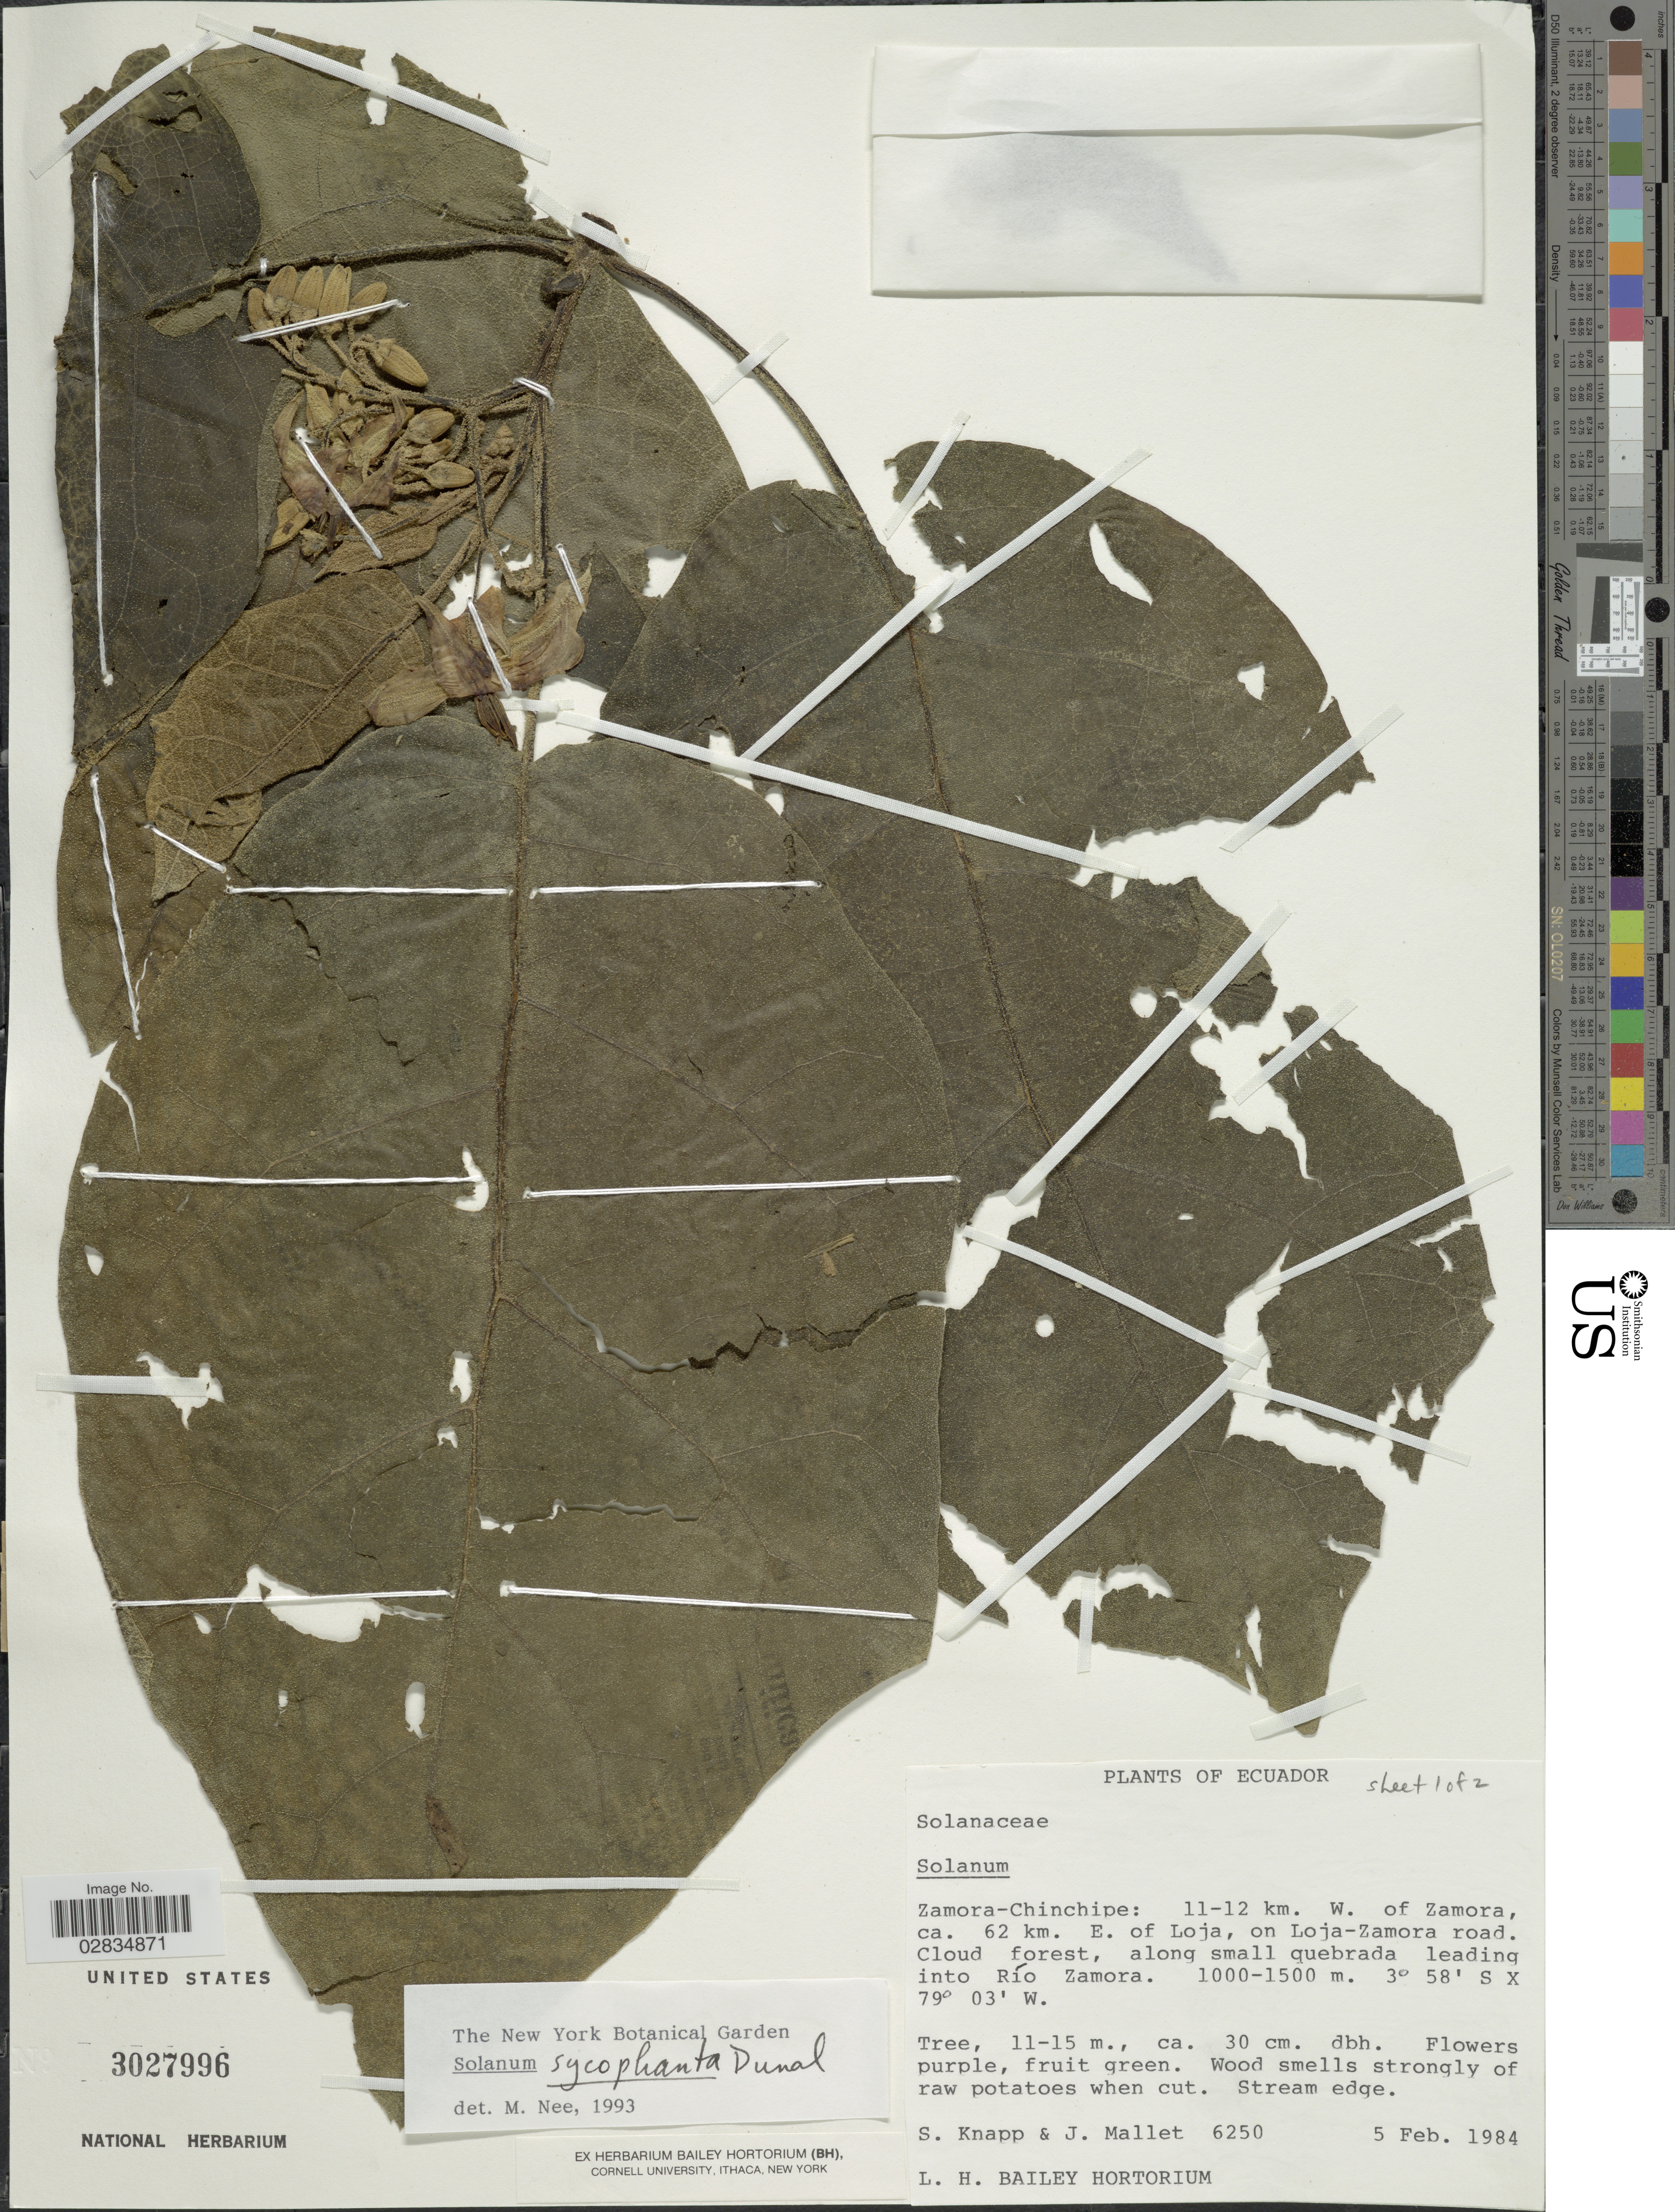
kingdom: Plantae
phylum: Tracheophyta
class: Magnoliopsida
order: Solanales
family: Solanaceae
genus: Solanum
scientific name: Solanum sycophanta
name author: Dunal in DC.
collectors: S. Knapp & J. Mallet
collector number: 6250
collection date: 1984-02-05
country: Ecuador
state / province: Zamora-Chinchipe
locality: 11-12 km. W. of Zamora, ca. 62 km E. of Loja, on Loja-Zamora road, Cloud forest, along small quebrada leading into Río Zamora.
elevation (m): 1000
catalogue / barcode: US 3027996